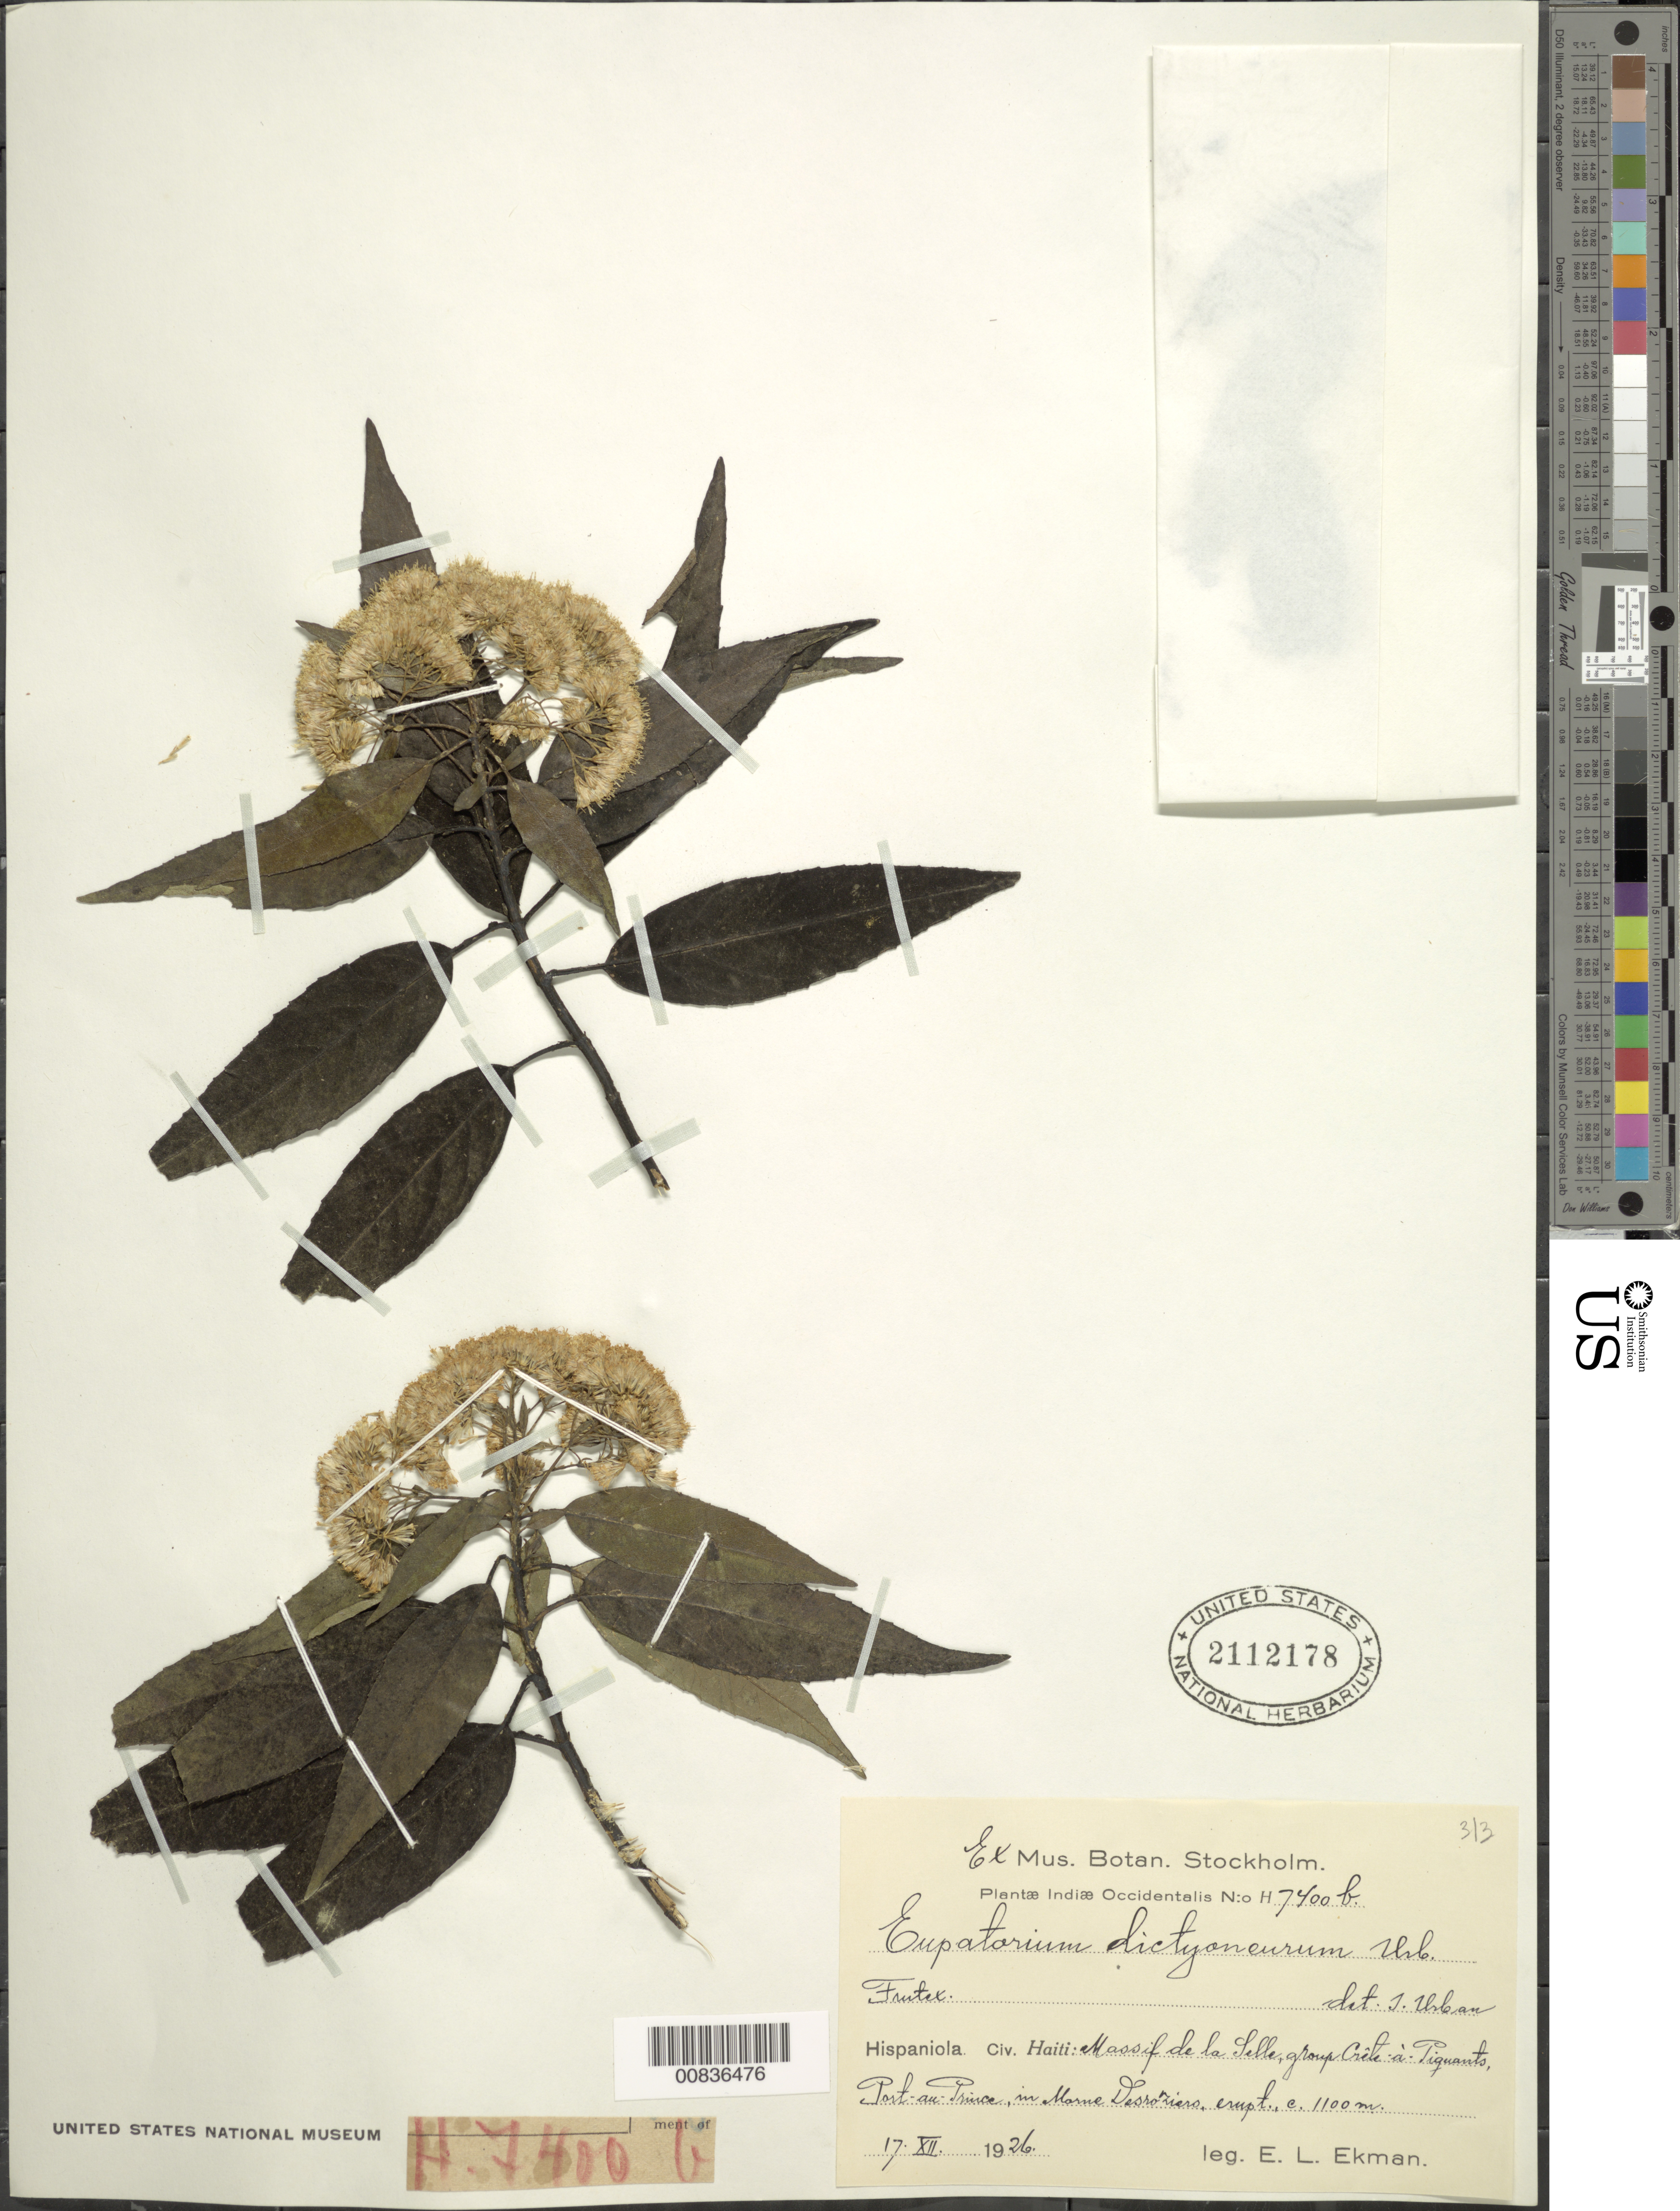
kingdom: Plantae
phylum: Tracheophyta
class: Magnoliopsida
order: Asterales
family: Asteraceae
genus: Ageratina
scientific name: Ageratina dictyoneura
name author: (Urb.) R.M. King & H. Rob.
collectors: E. L. Ekman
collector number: H 7400B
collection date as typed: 17 Dec 1926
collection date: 1926-12-17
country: Haiti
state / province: Ouest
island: Hispaniola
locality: Massif de la Selle, gr. Crête-à-Piquants, Port-au-Prince, in Morne Desroziers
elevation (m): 1100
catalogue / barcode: US 2112178